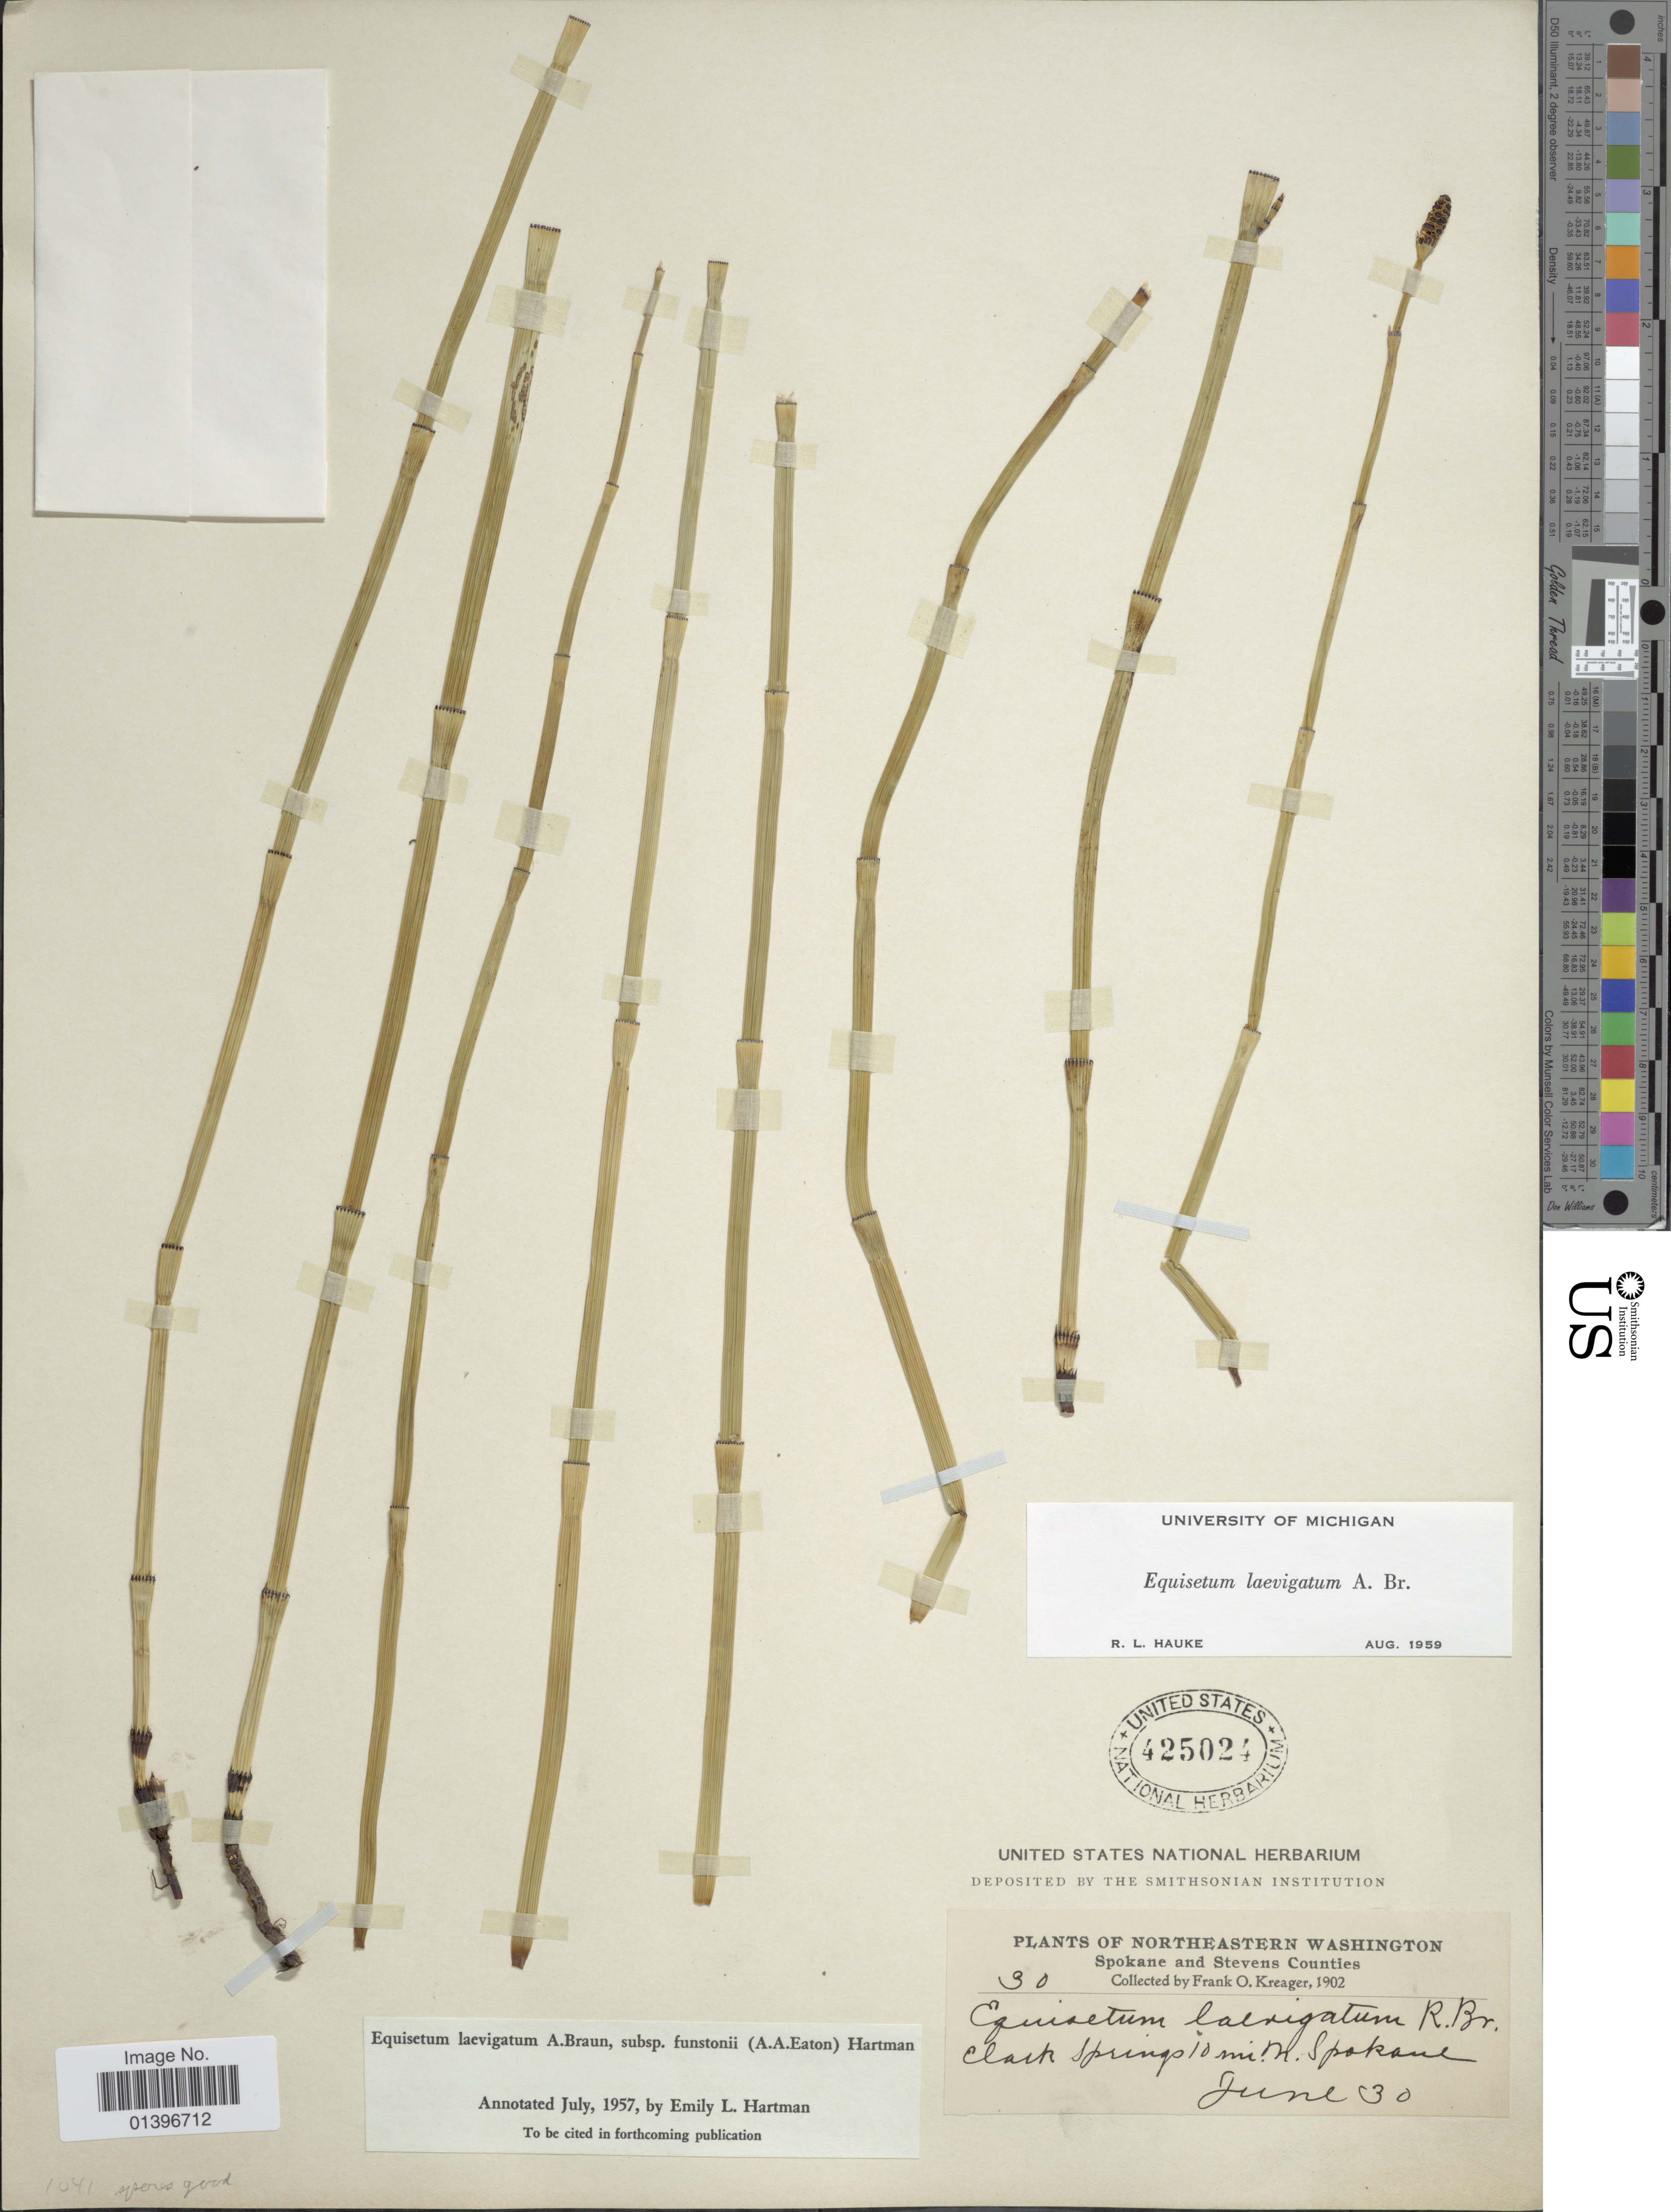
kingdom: Plantae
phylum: Tracheophyta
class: Polypodiopsida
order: Equisetales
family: Equisetaceae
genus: Equisetum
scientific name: Equisetum laevigatum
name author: A. Braun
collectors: F. Kreager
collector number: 30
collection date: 1902-06-30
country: United States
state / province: Washington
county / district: Spokane / Stevens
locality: Spokane and Stevens Counties. Clark Springs 10 mi. M. Spokane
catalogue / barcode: US 425024